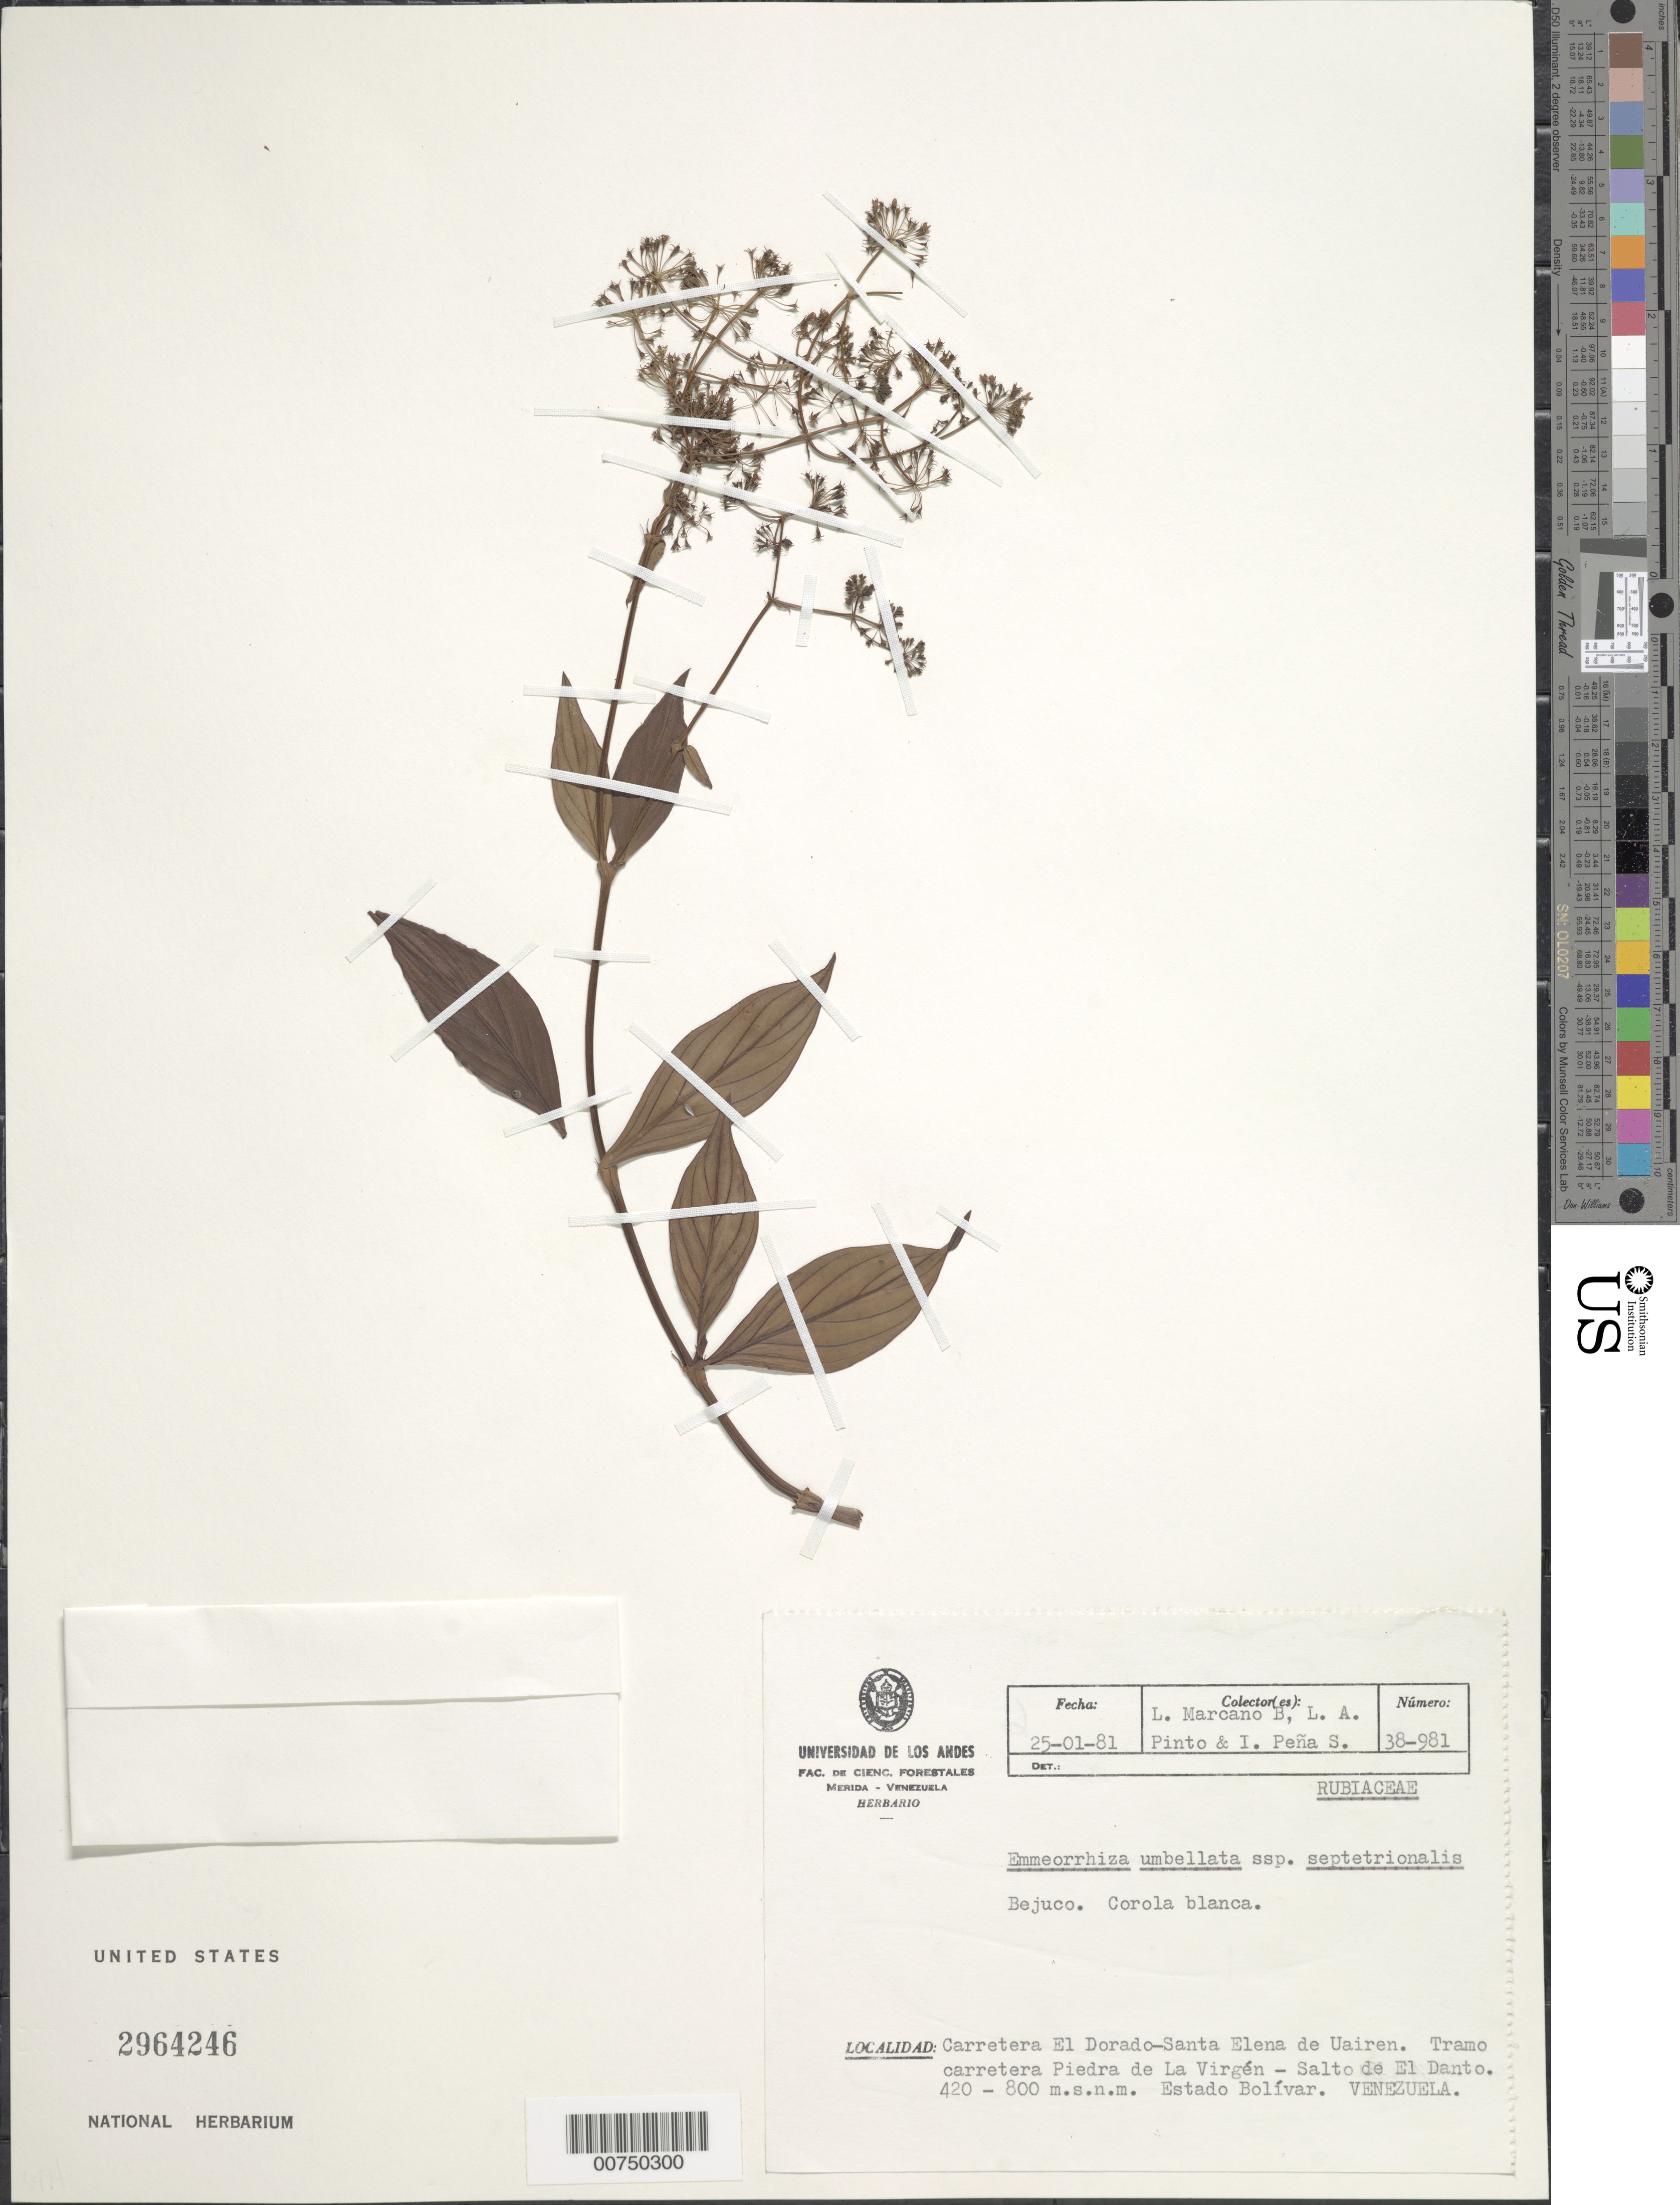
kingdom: Plantae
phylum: Tracheophyta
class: Magnoliopsida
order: Gentianales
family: Rubiaceae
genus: Emmeorhiza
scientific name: Emmeorhiza umbellata subsp. septentrionalis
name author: Steyerm.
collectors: L. Marcano-Berti, L. Pinto & I. Peña S.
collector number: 981 38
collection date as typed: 25-Jan-81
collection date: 1981-01-25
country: Venezuela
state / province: Bolívar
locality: Carretera El Dorado - Santa Elena de Uairen, Tramo carretera Piedra de La Virgen - Salto de El Danto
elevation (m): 420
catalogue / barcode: US 2964246